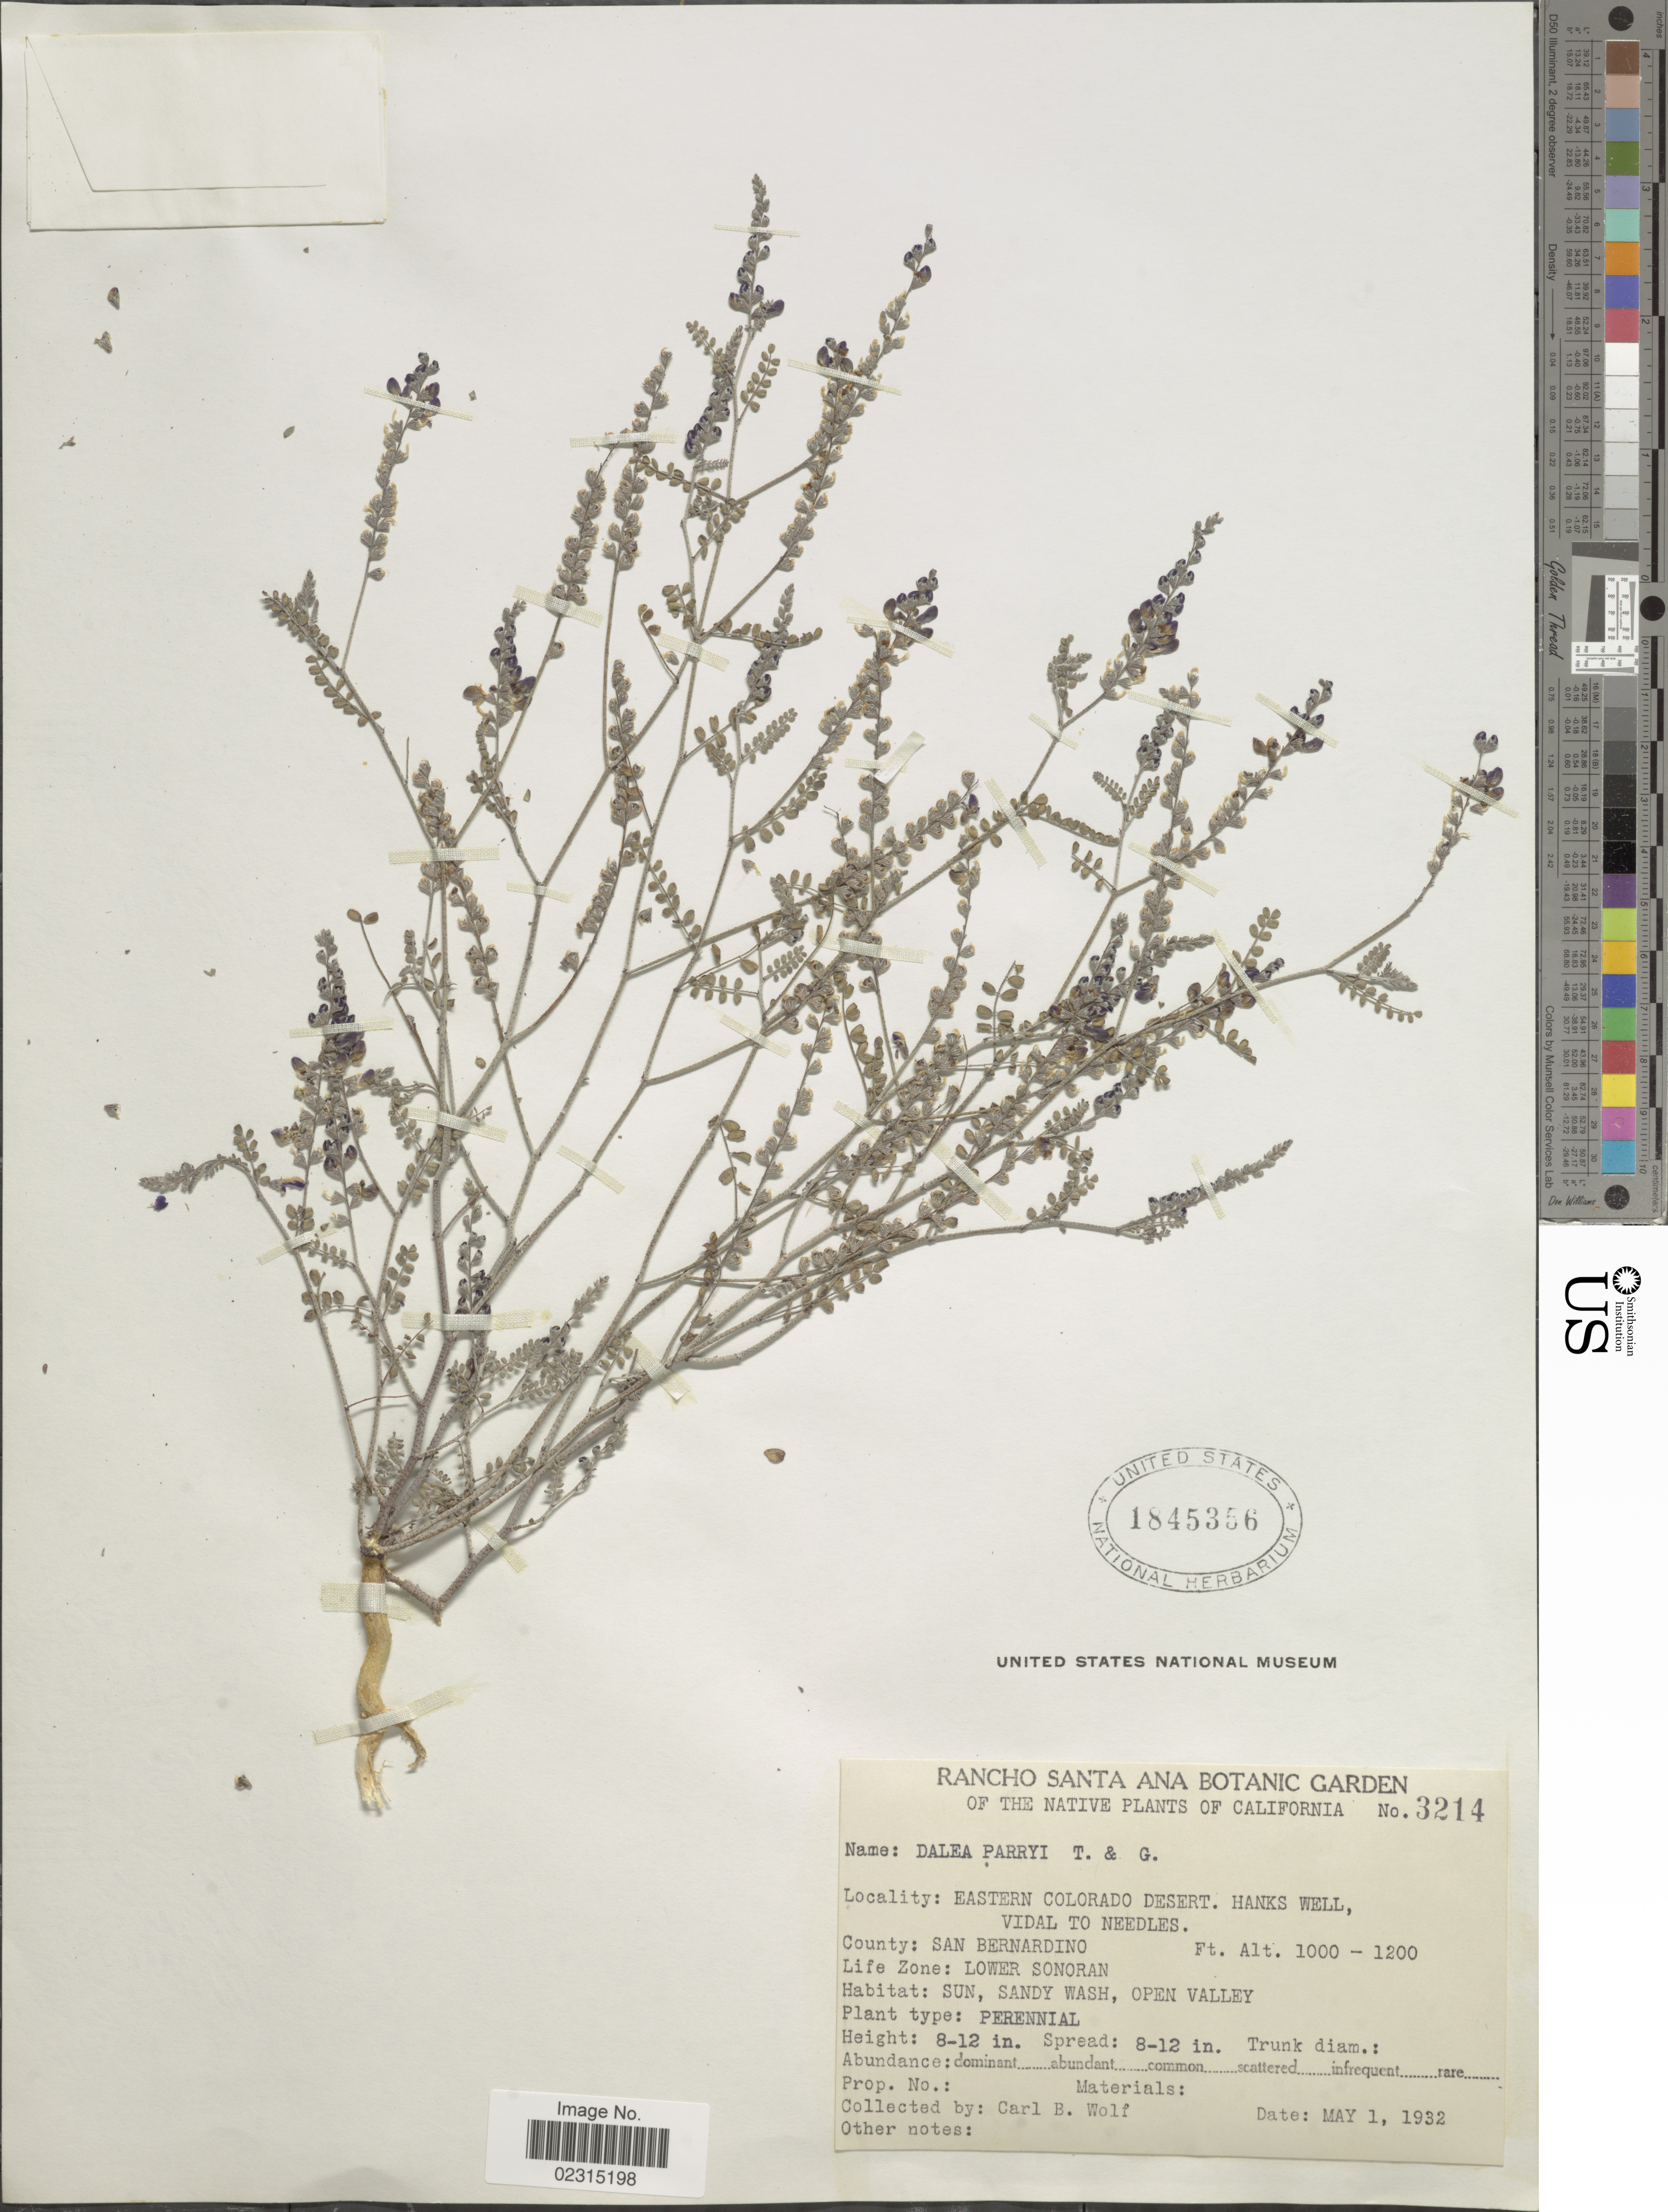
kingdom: Plantae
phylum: Tracheophyta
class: Magnoliopsida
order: Fabales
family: Fabaceae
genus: Marina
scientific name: Marina parryi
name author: (Torr. & A. Gray) Barneby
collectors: C. B. Wolf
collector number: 3214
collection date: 1932-05-01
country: United States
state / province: California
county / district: San Bernardino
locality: The Native of California, Eatsern Colorado Desert, Hanks Well, Vidal to Needles, San Berbardino, Life Zone: Lower Sonoran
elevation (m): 305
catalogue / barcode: US 1845356